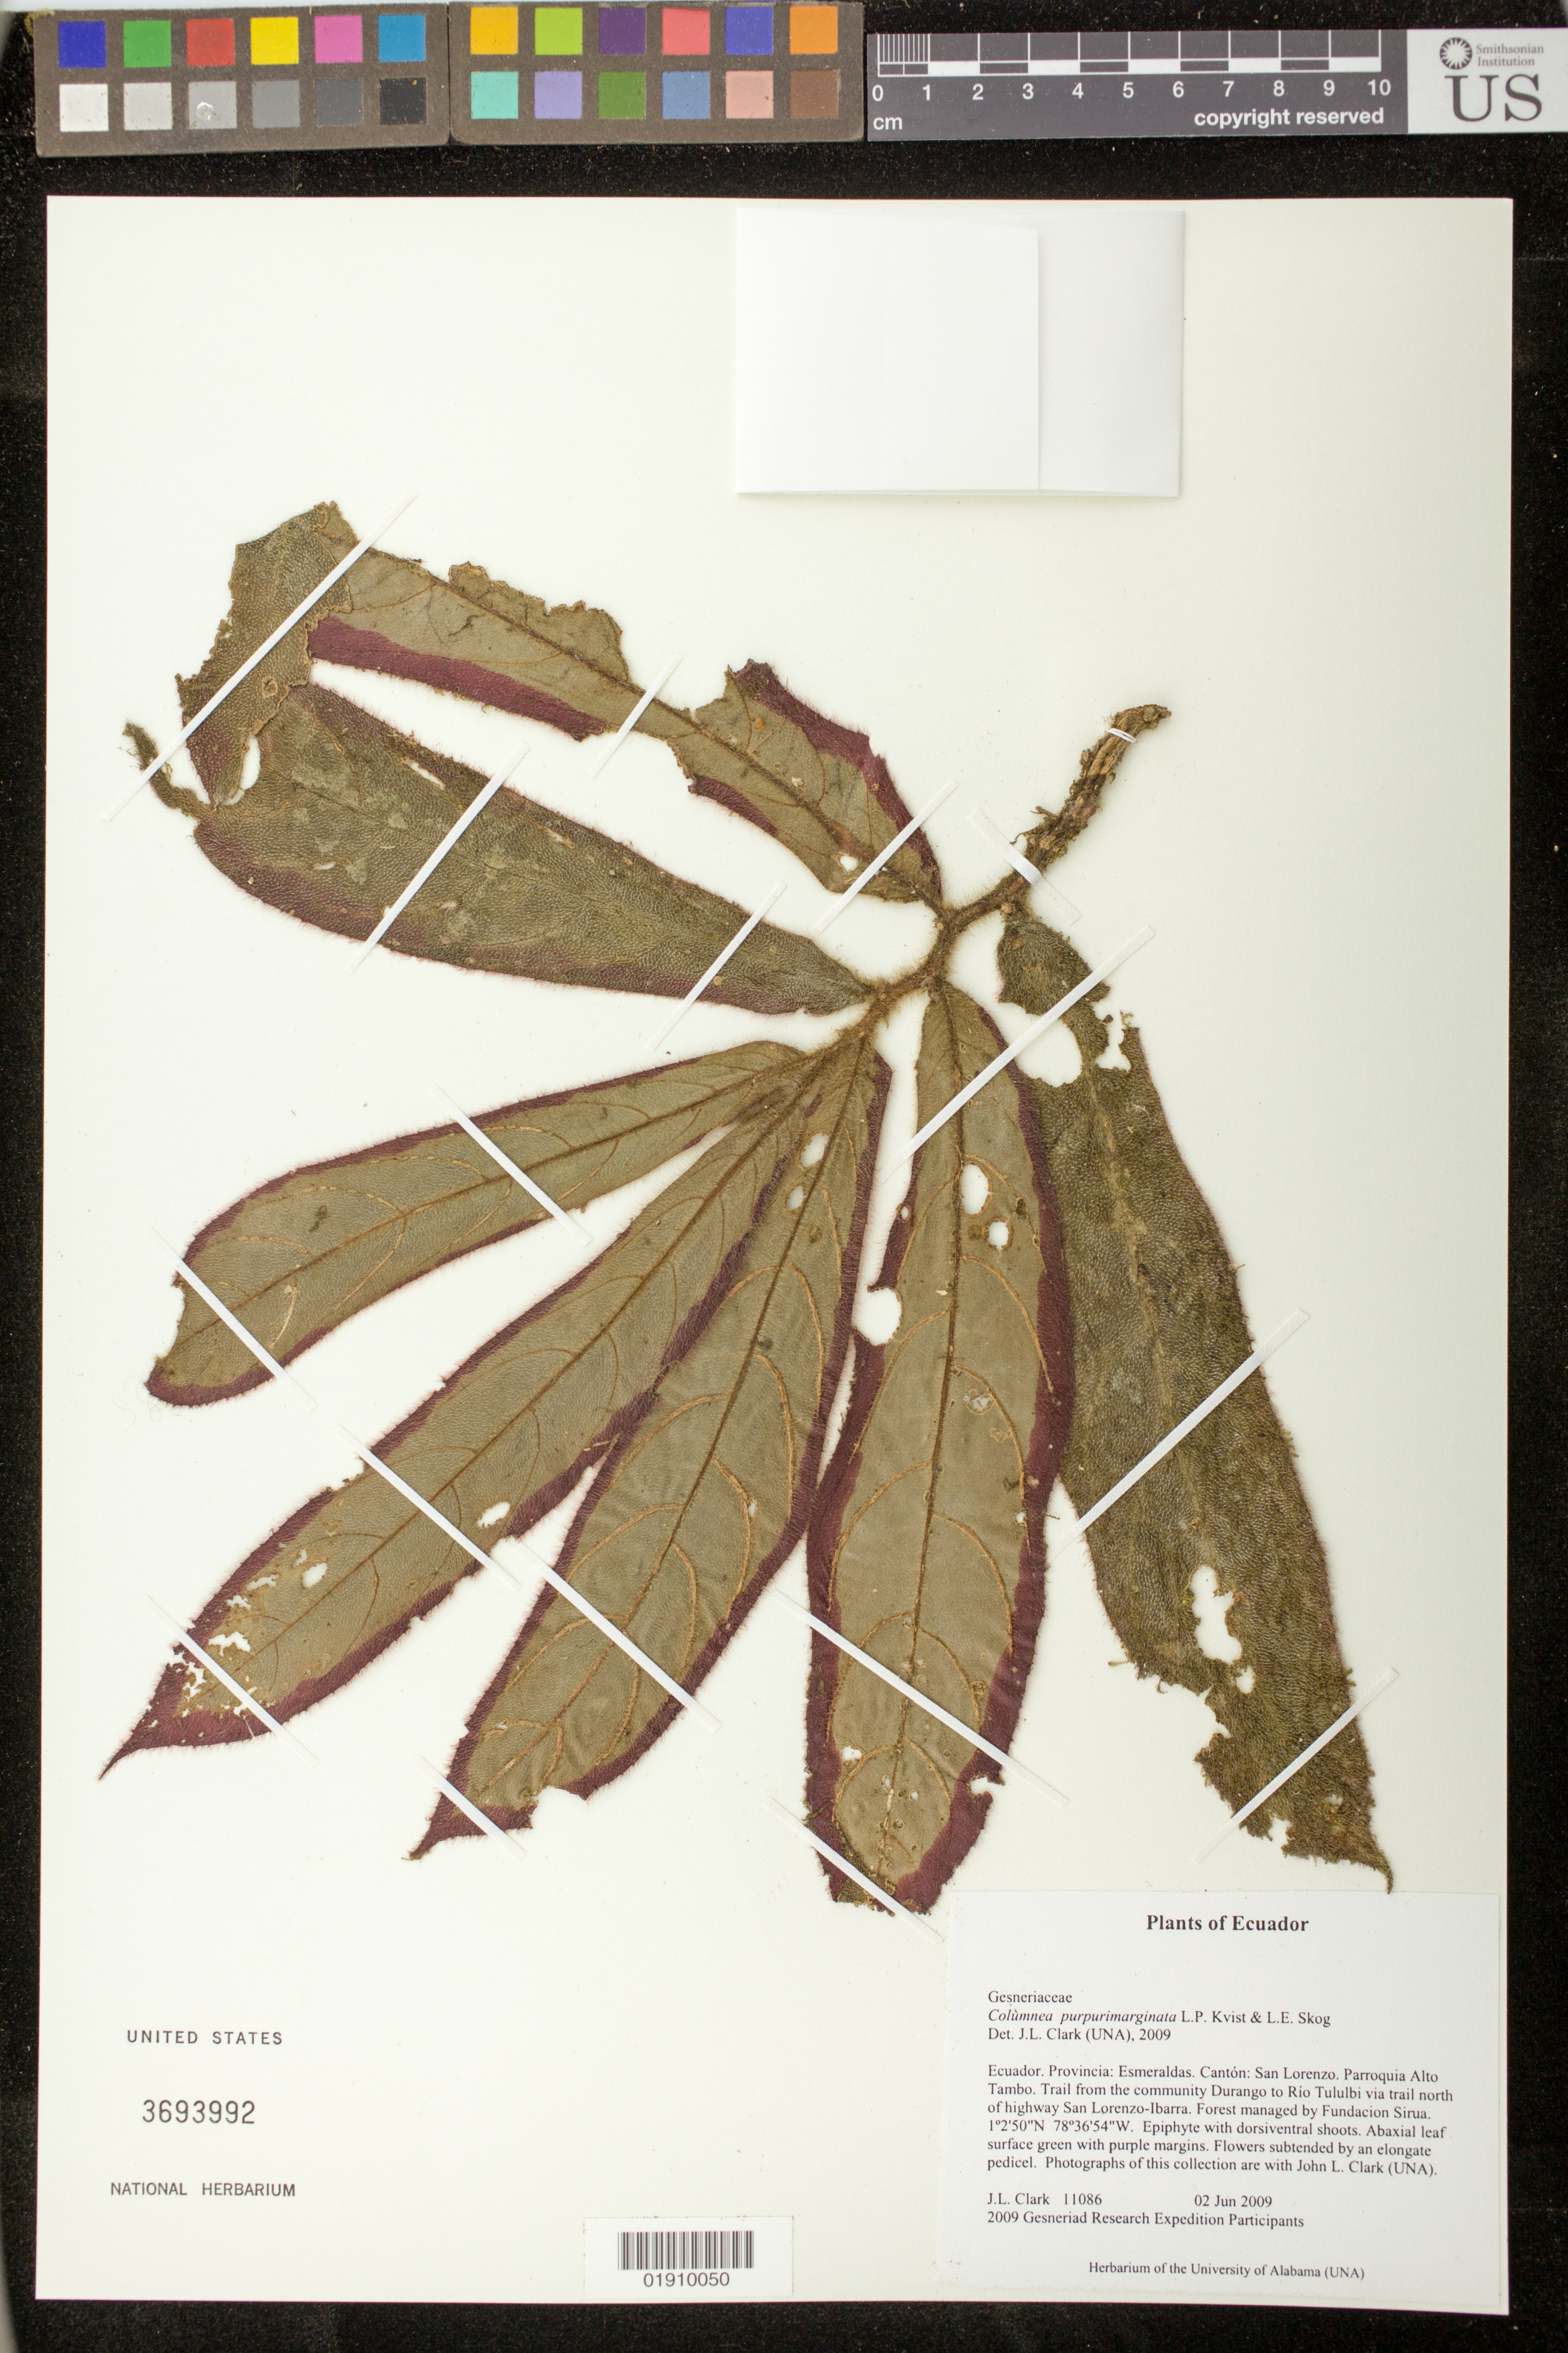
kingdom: Plantae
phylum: Tracheophyta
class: Magnoliopsida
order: Lamiales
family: Gesneriaceae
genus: Columnea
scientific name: Columnea purpurimarginata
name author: L.P. Kvist & L.E. Skog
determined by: Clark, J. L., (SEL), The Marie Selby Botanical Garden (UNITED STATES)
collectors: J. L. Clark & 2009 Gesneriad Research Expedition Participants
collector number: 11086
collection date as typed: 02 Jun 2009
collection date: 2009-06-02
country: Ecuador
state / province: Esmeraldas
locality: Ecuador. Provincia: Esmeraldas. Canton: San Lorenzo. Parroquia Alto Tambo. Trail from the community Durango to Rio Tulubi via trail north of highway San Lorenzo-Ibarra. Forest managed by Fundacion Sirua.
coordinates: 1 02 50 N, 78 36 54 W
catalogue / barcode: US 3693992